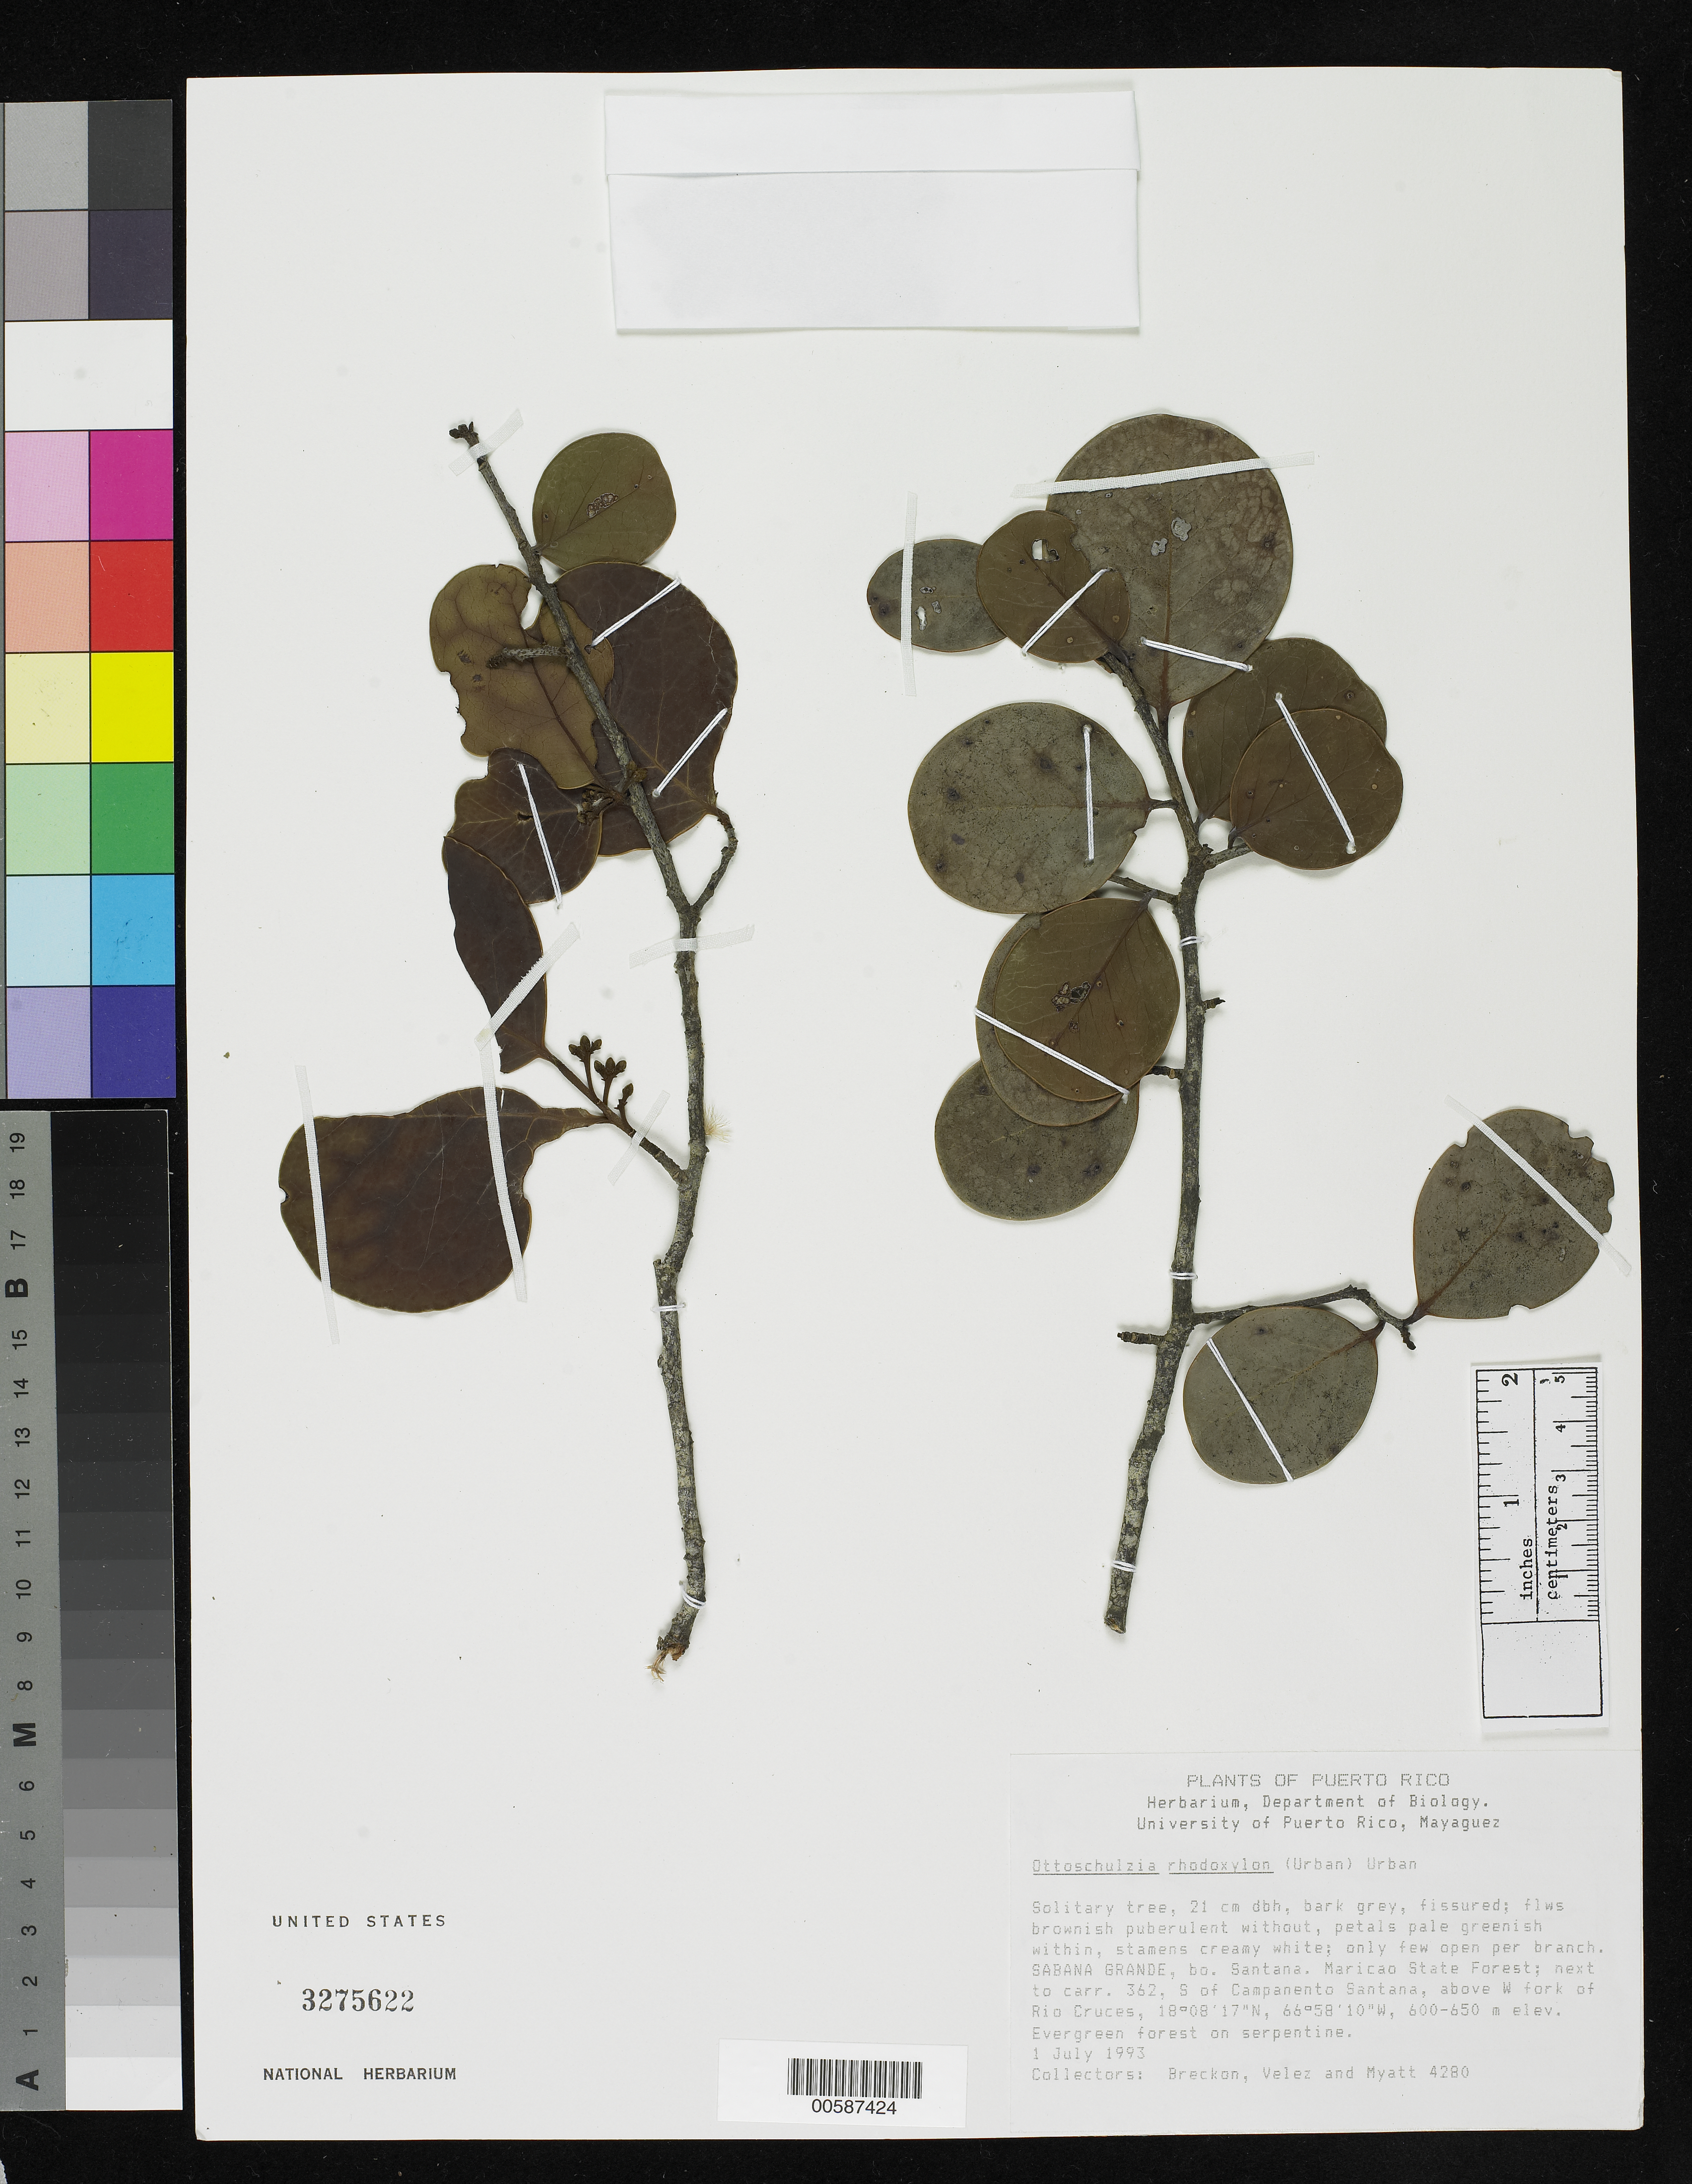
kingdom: Plantae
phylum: Tracheophyta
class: Magnoliopsida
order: Metteniusales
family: Metteniusaceae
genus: Ottoschulzia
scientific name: Ottoschulzia rhodoxylon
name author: (Urb.) Urb.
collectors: -. Breckon, -. Velez & -. Mayatt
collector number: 4280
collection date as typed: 01 Jul 1993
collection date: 1993-07-01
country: Puerto Rico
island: Greater Antilles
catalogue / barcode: US 3275622